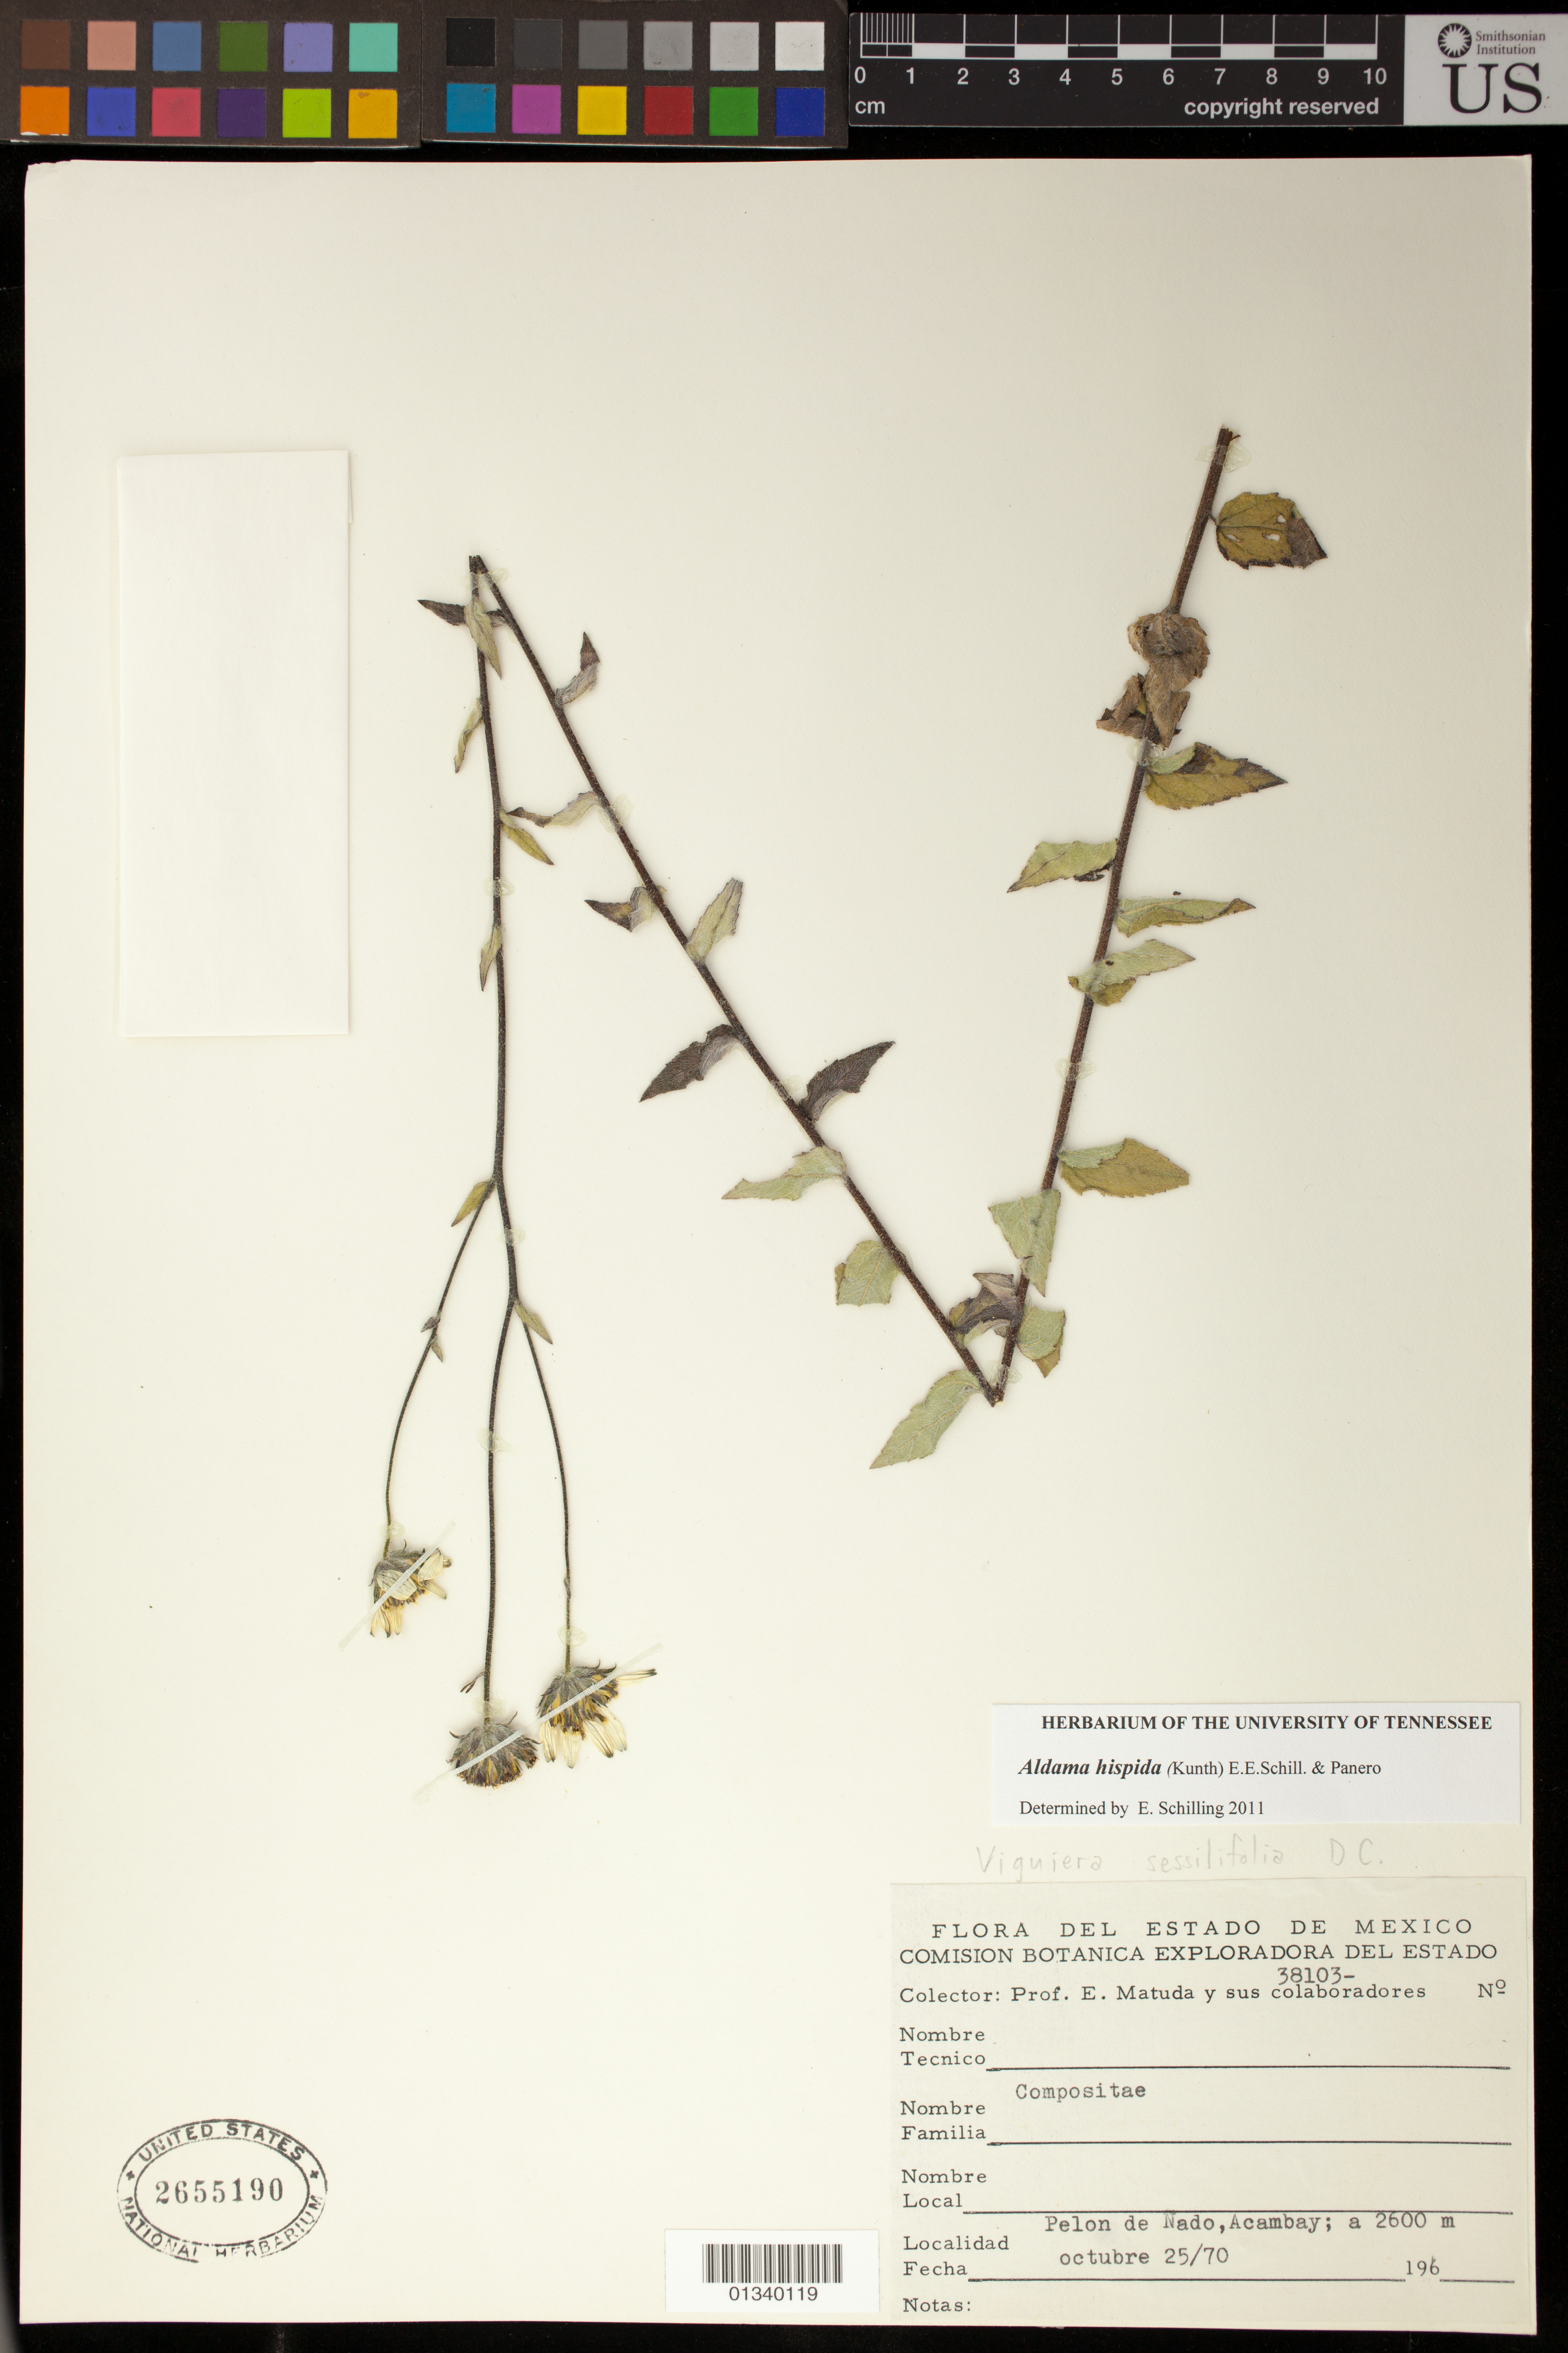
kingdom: Plantae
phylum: Tracheophyta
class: Magnoliopsida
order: Asterales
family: Asteraceae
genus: Aldama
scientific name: Aldama hispida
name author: (Kunth) Schill.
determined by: Schilling, E. E.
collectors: E. Matuda & et al.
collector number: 38103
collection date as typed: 25 October 1970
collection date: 1970-10-25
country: Mexico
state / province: México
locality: Pelon de Nado, Acambay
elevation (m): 2600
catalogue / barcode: US 2655190